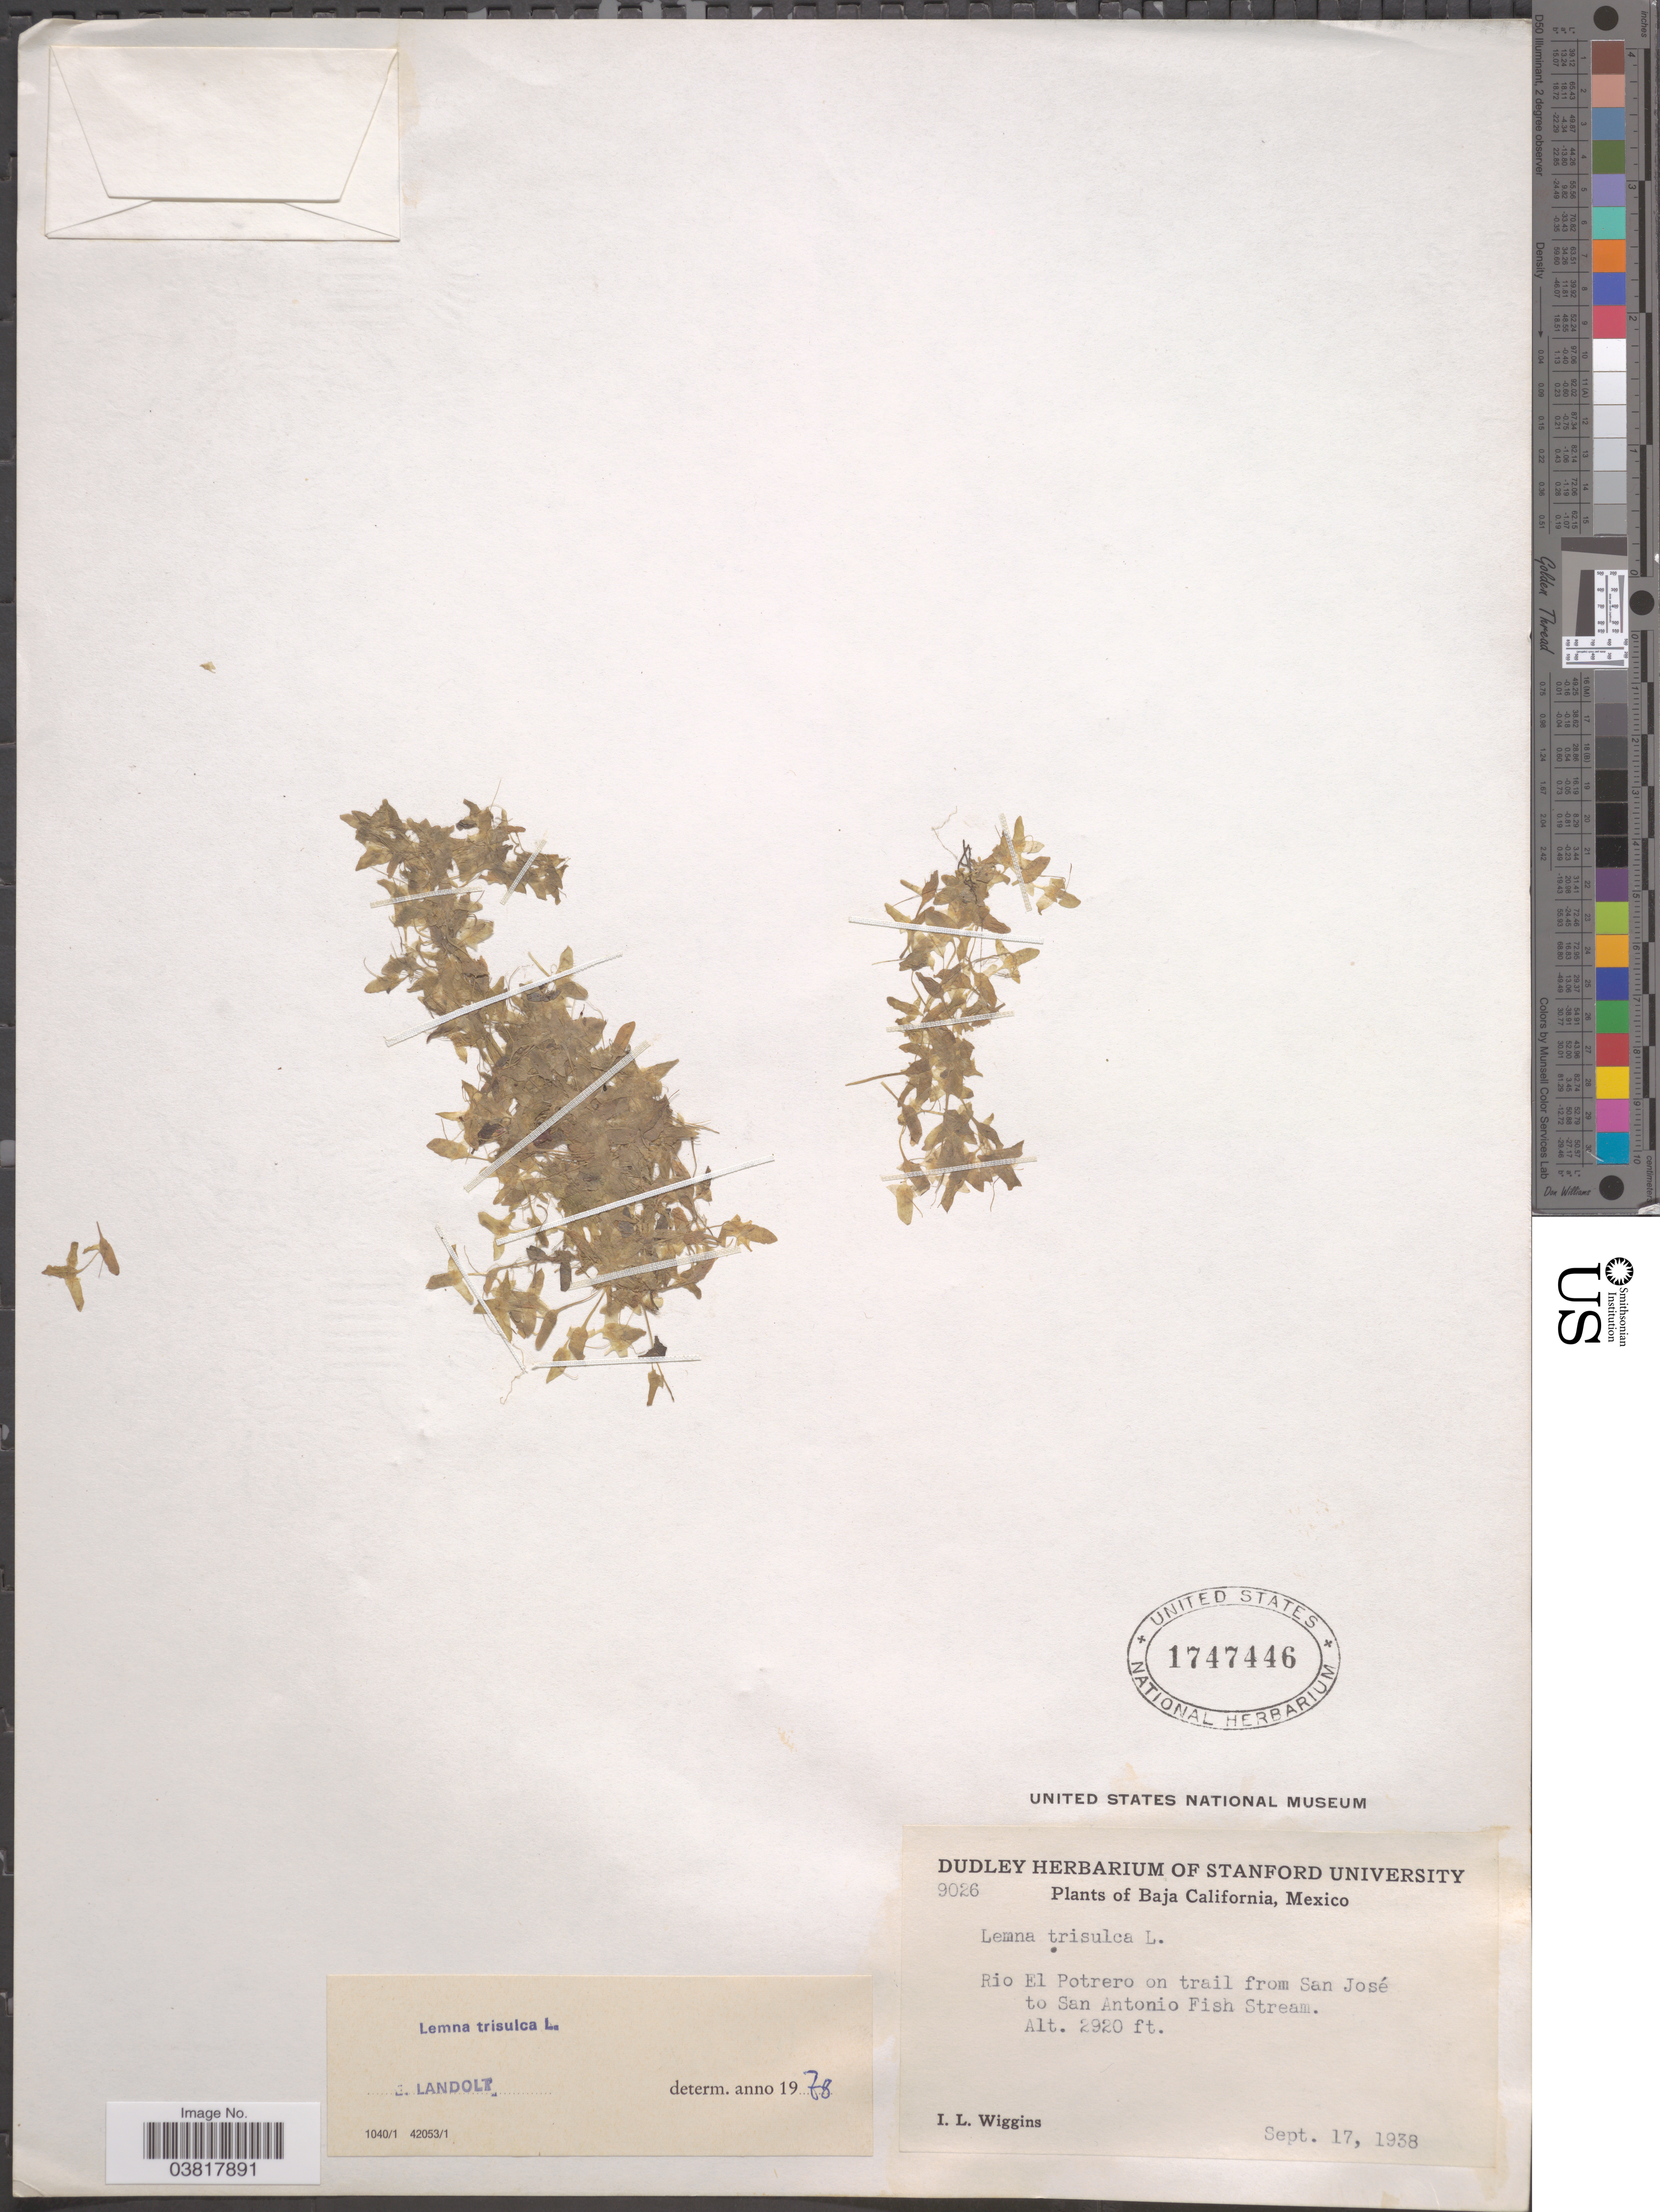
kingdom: Plantae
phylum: Tracheophyta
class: Liliopsida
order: Alismatales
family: Araceae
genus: Lemna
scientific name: Lemna trisulca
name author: L.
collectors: I. L. Wiggins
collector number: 9026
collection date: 1938-09-17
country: Mexico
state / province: Baja California Norte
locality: Rio El Potrero on trail from San José to San Antonio Fish Stream.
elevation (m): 890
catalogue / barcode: US 1747446